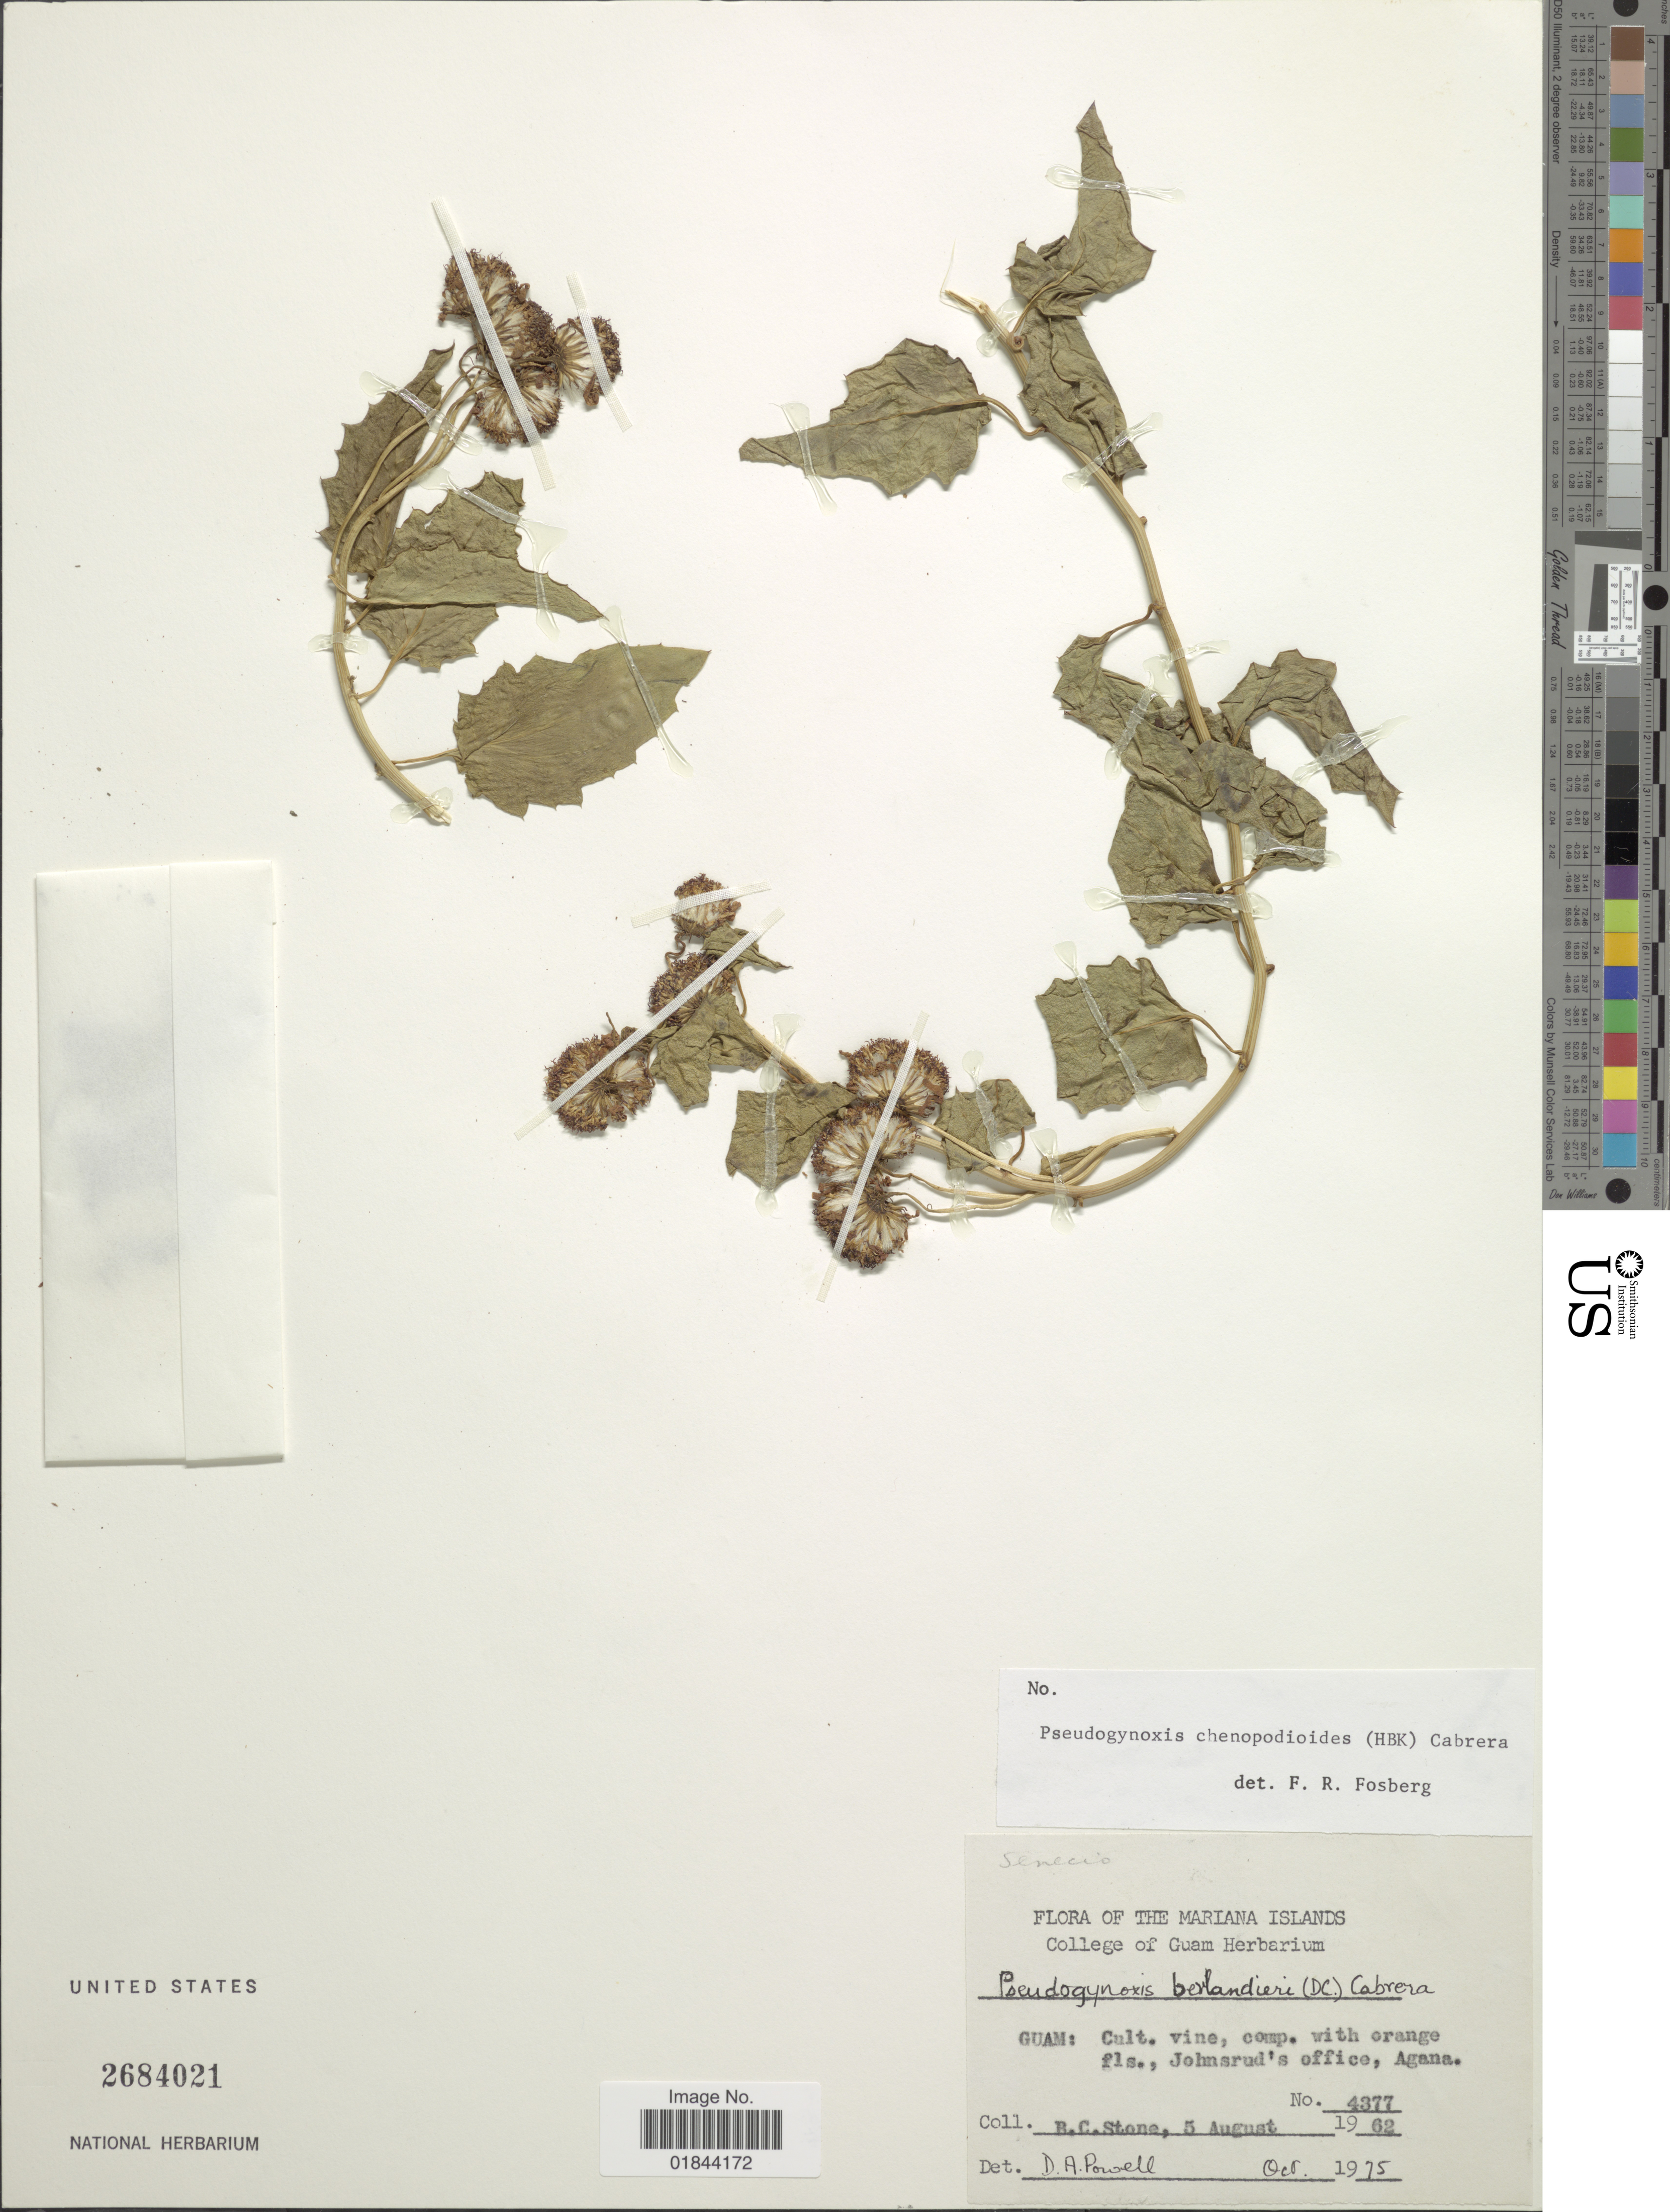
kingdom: Plantae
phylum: Tracheophyta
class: Magnoliopsida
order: Asterales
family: Asteraceae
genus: Pseudogynoxys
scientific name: Pseudogynoxys chenopodioides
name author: (Kunth) Cabrera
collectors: B. C. Stone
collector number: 4377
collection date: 1962-08-05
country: Guam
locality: The Mariana Islands, Johnsrud's office, Agana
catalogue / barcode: US 2684021